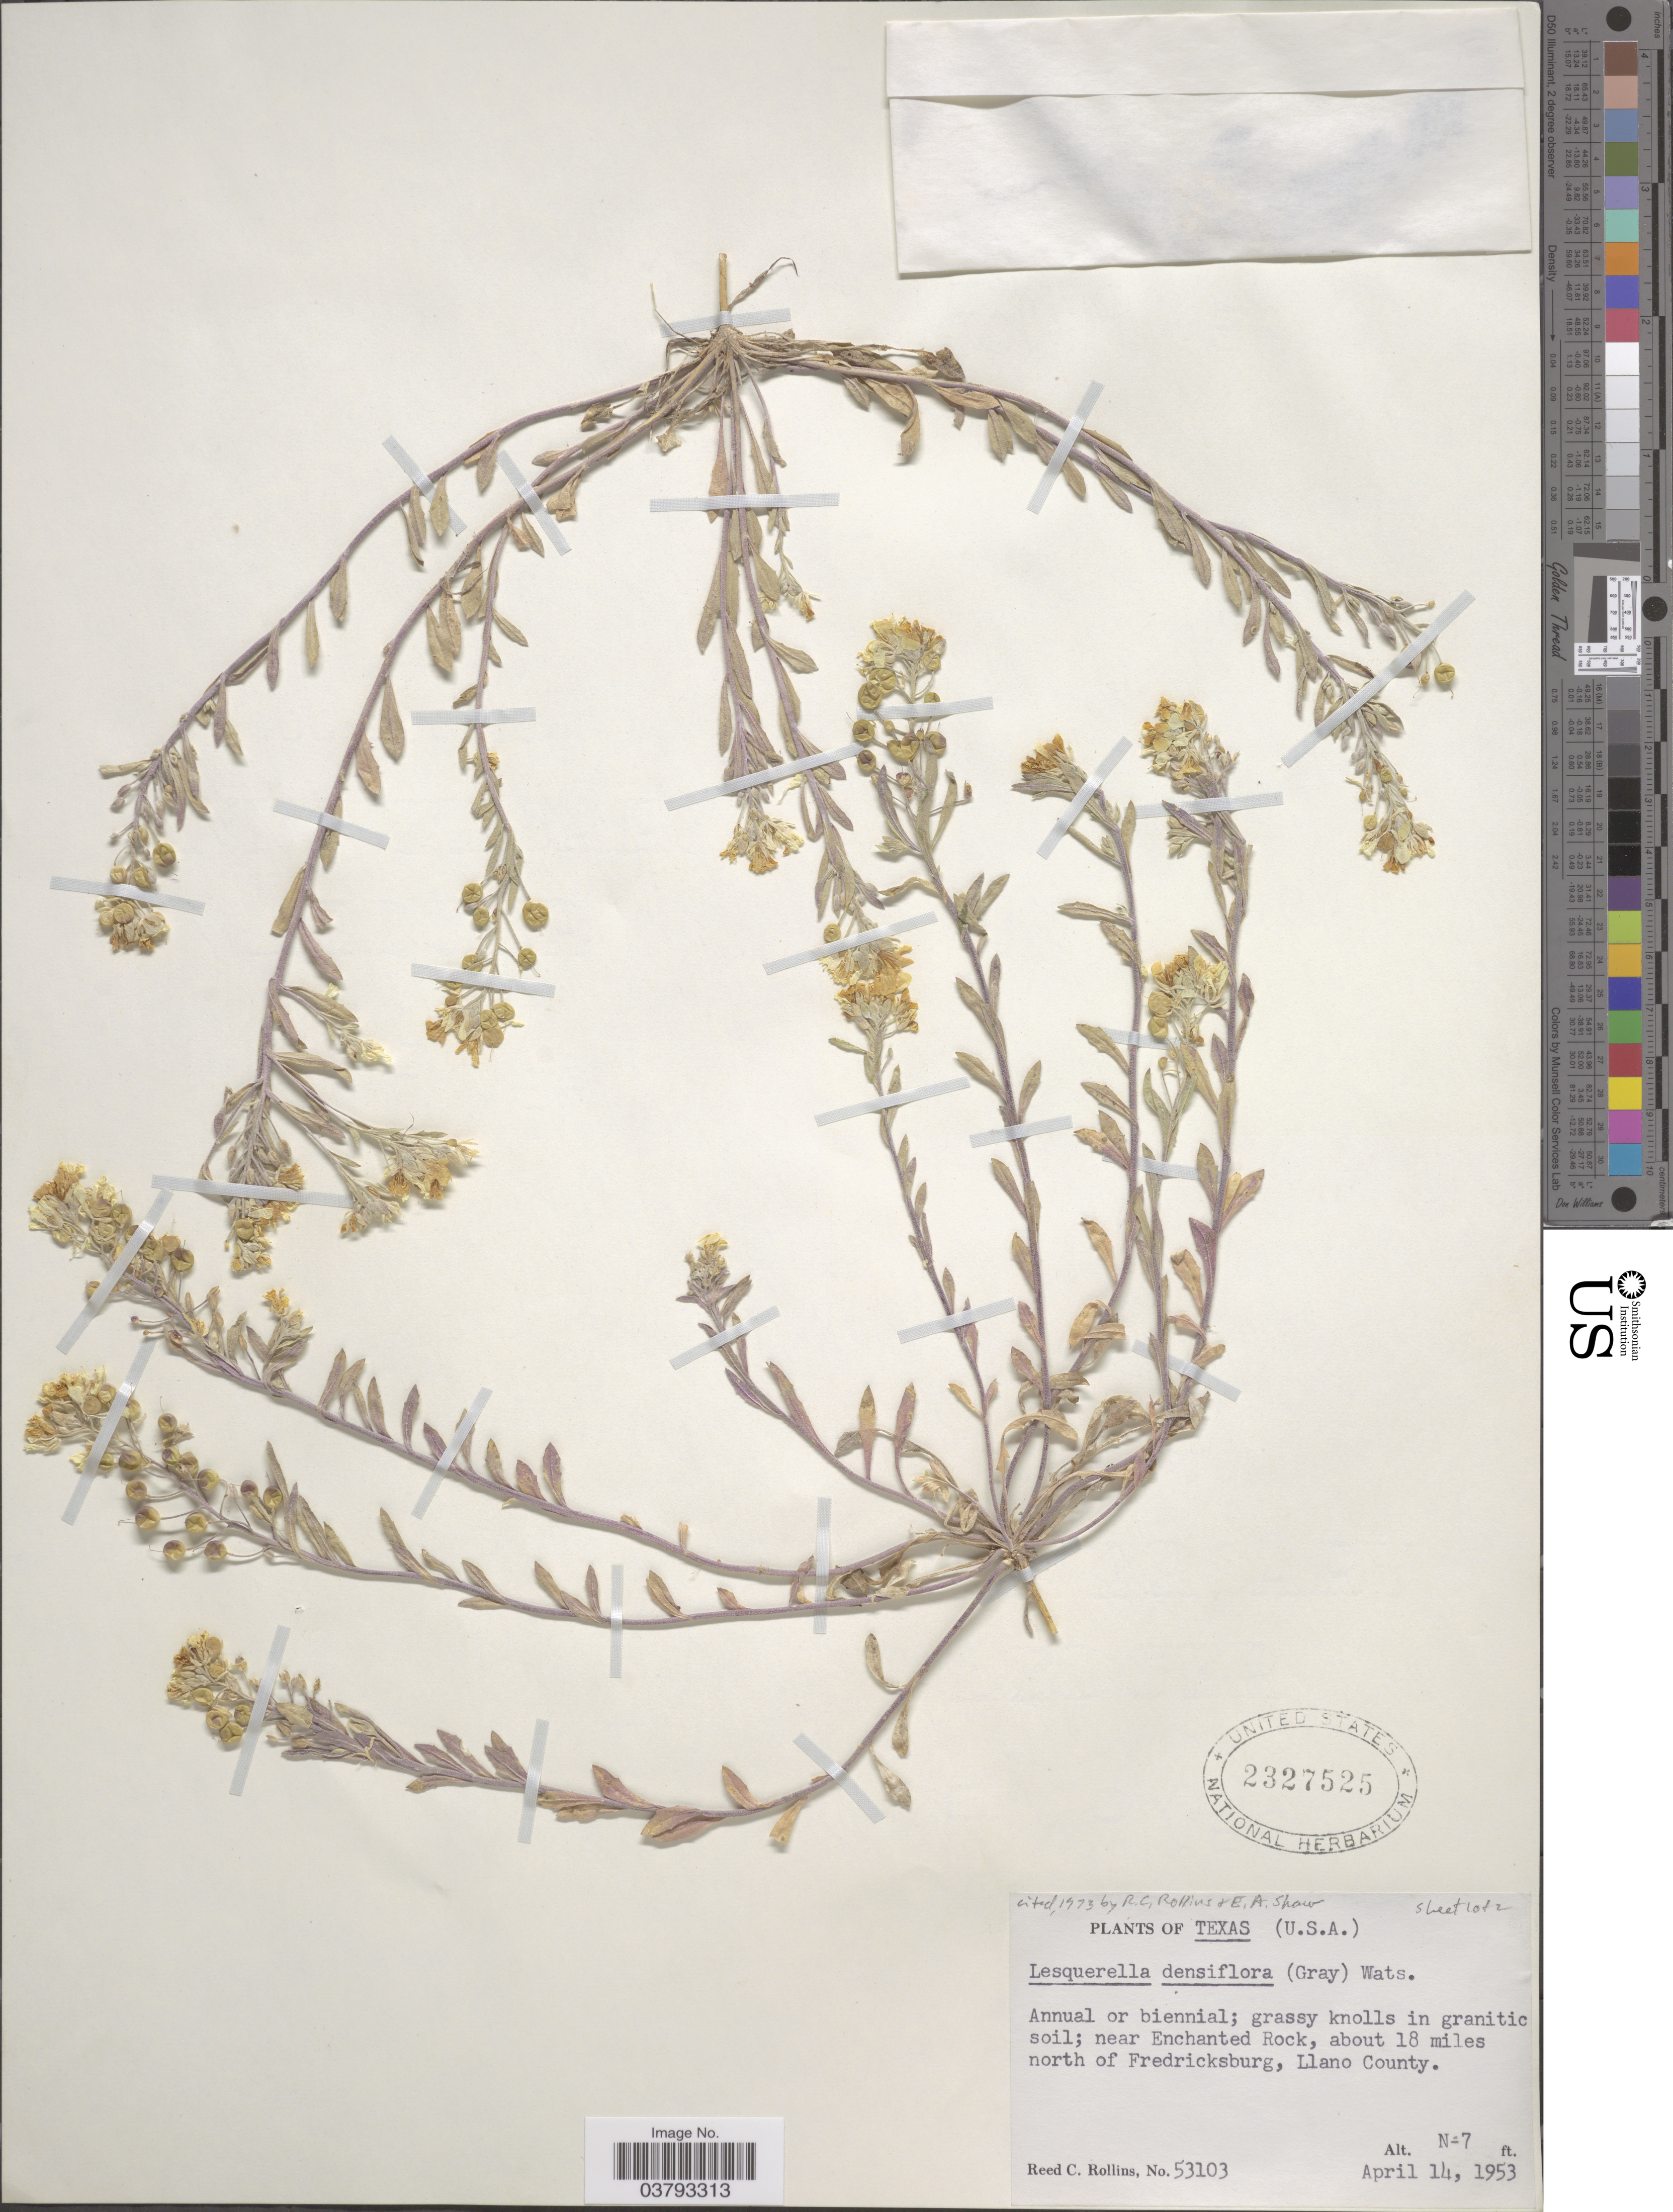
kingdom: Plantae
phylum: Tracheophyta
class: Magnoliopsida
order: Brassicales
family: Brassicaceae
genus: Lesquerella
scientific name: Lesquerella densiflora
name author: (A. Gray) S. Watson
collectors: R. C. Rollins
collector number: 53103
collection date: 1953-04-14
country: United States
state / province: Texas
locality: Near Enchanted Rock, about 18 miles north of Fredricksburg, Llano County.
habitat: grassy knolls in granitic soil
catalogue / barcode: US 2327525